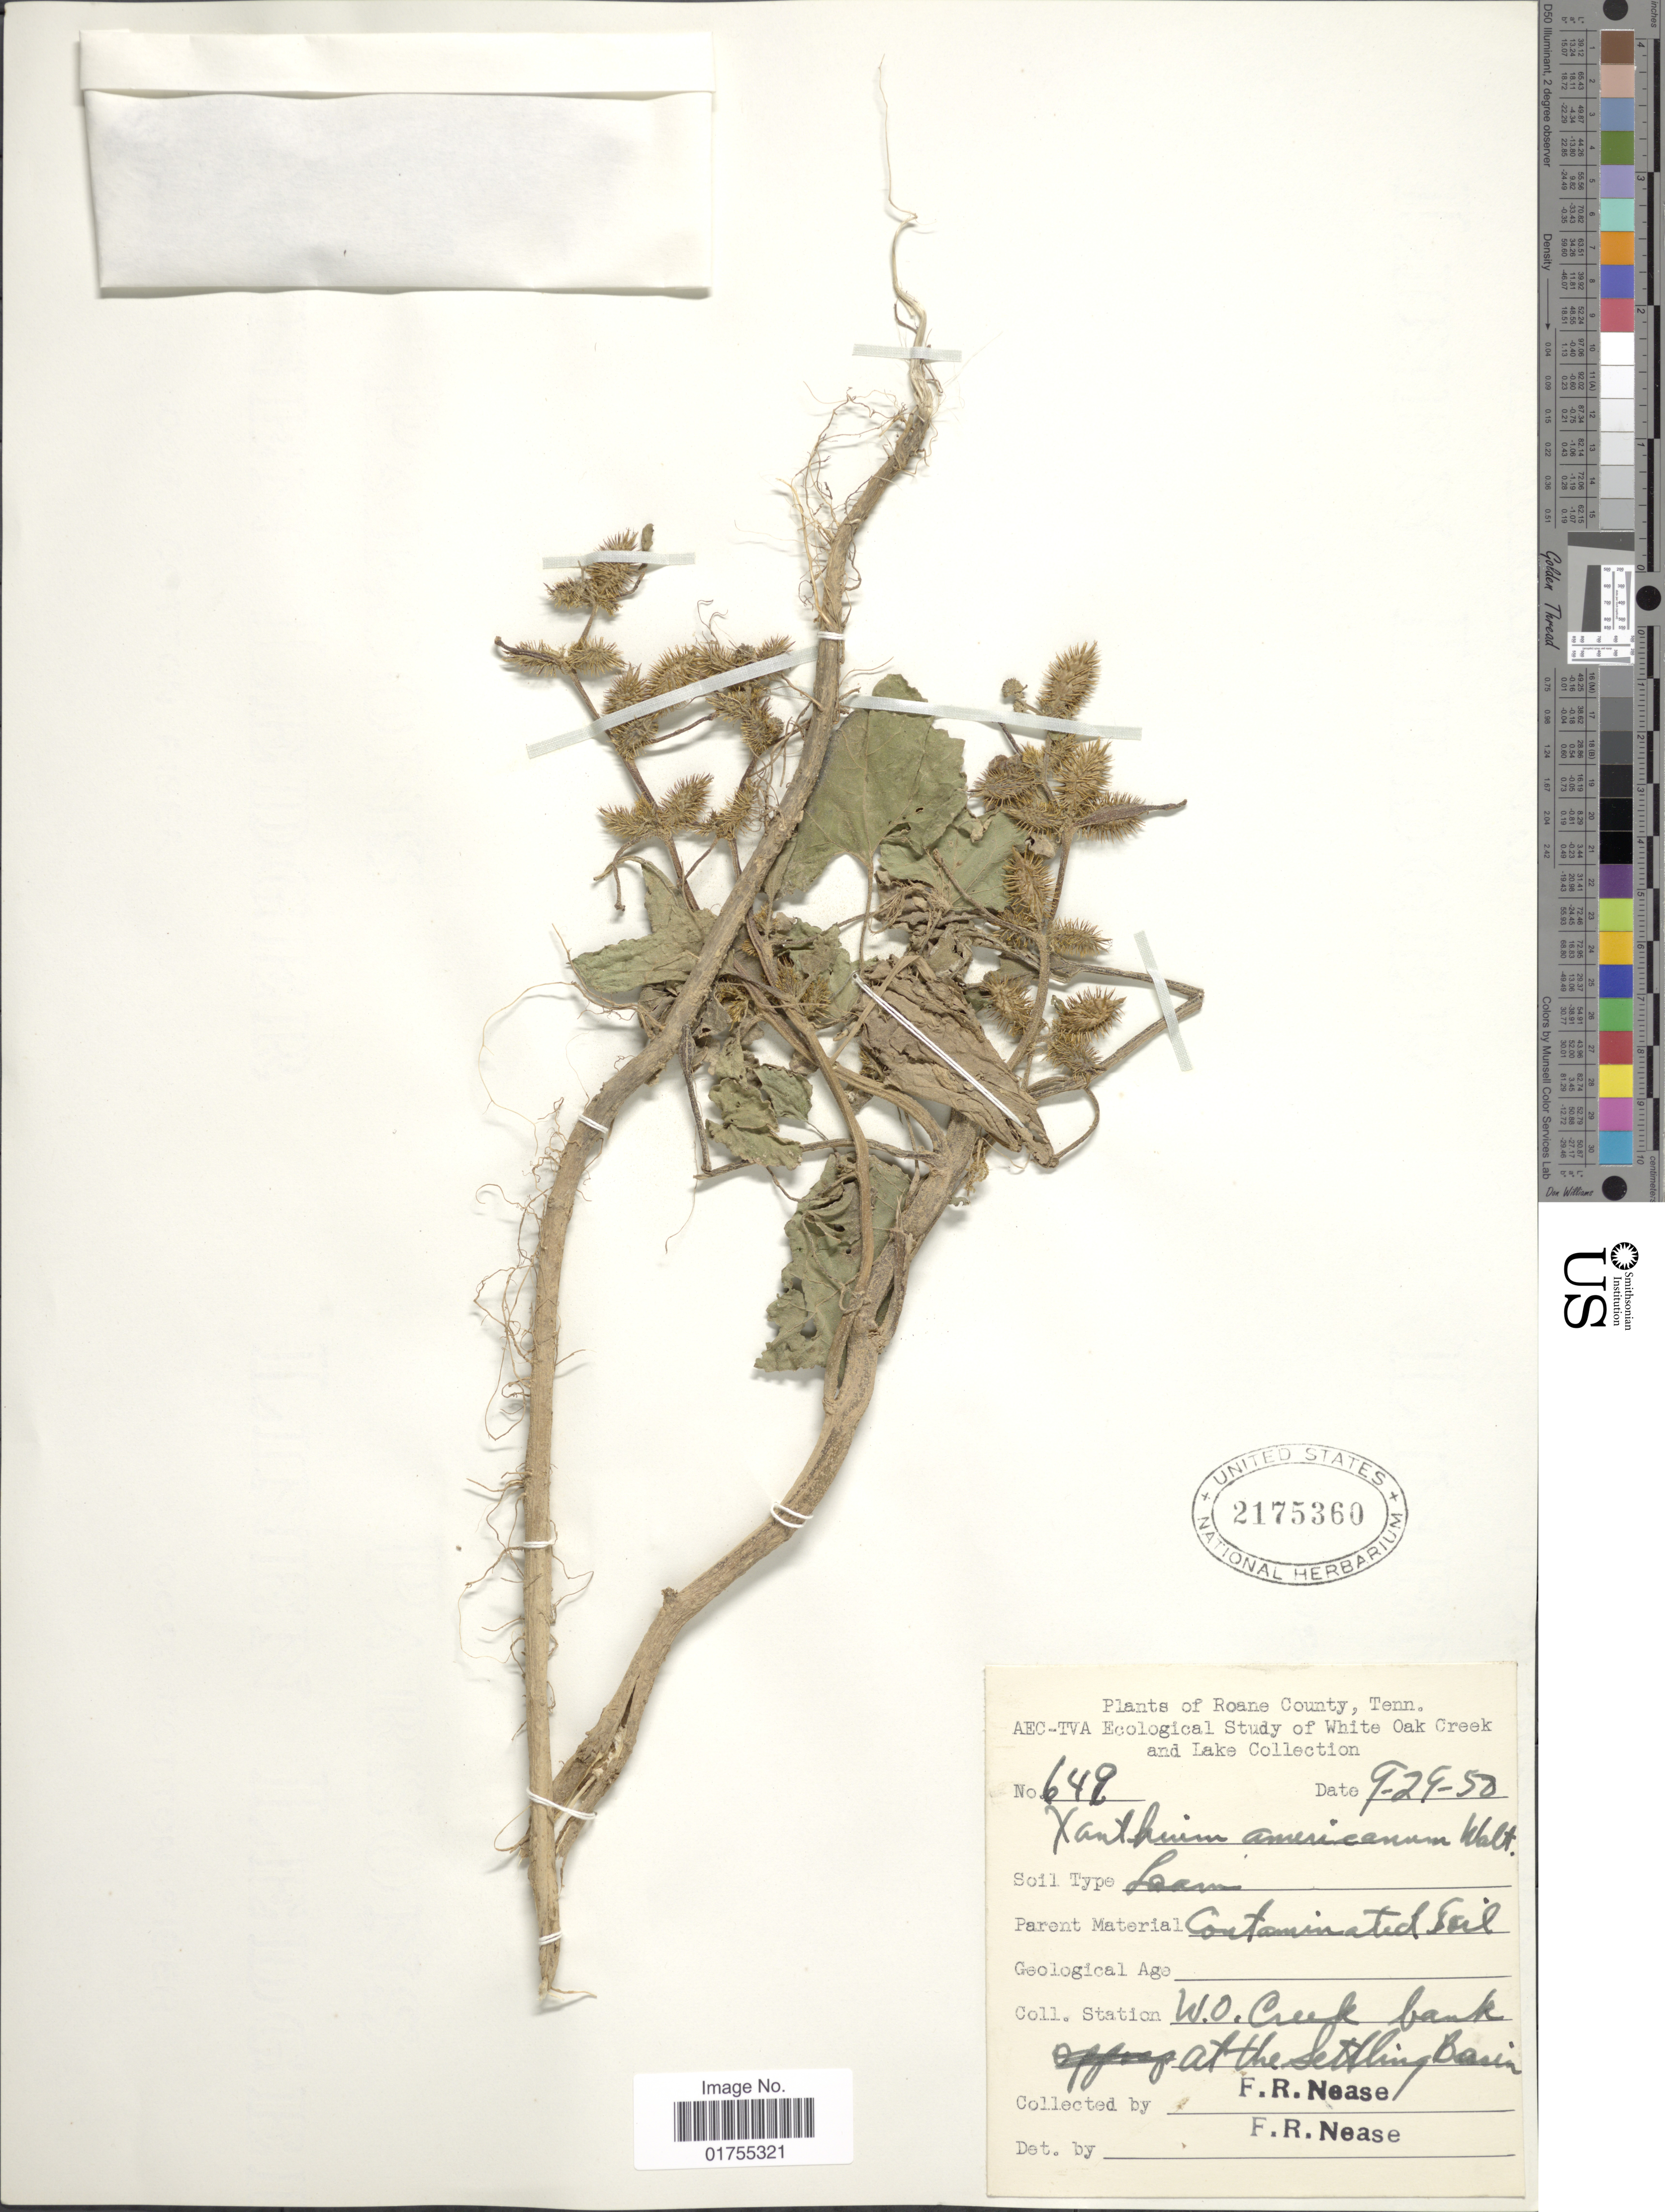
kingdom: Plantae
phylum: Tracheophyta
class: Magnoliopsida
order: Asterales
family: Asteraceae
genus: Xanthium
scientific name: Xanthium strumarium var. glabratum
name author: Mill.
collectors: F. Nease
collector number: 649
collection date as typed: Transcribed d/m/y: 29/9/50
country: United States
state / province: Tennessee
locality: Roane County, Station: W.O. Creek bank, at the Settling Basin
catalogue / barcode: US 2175360